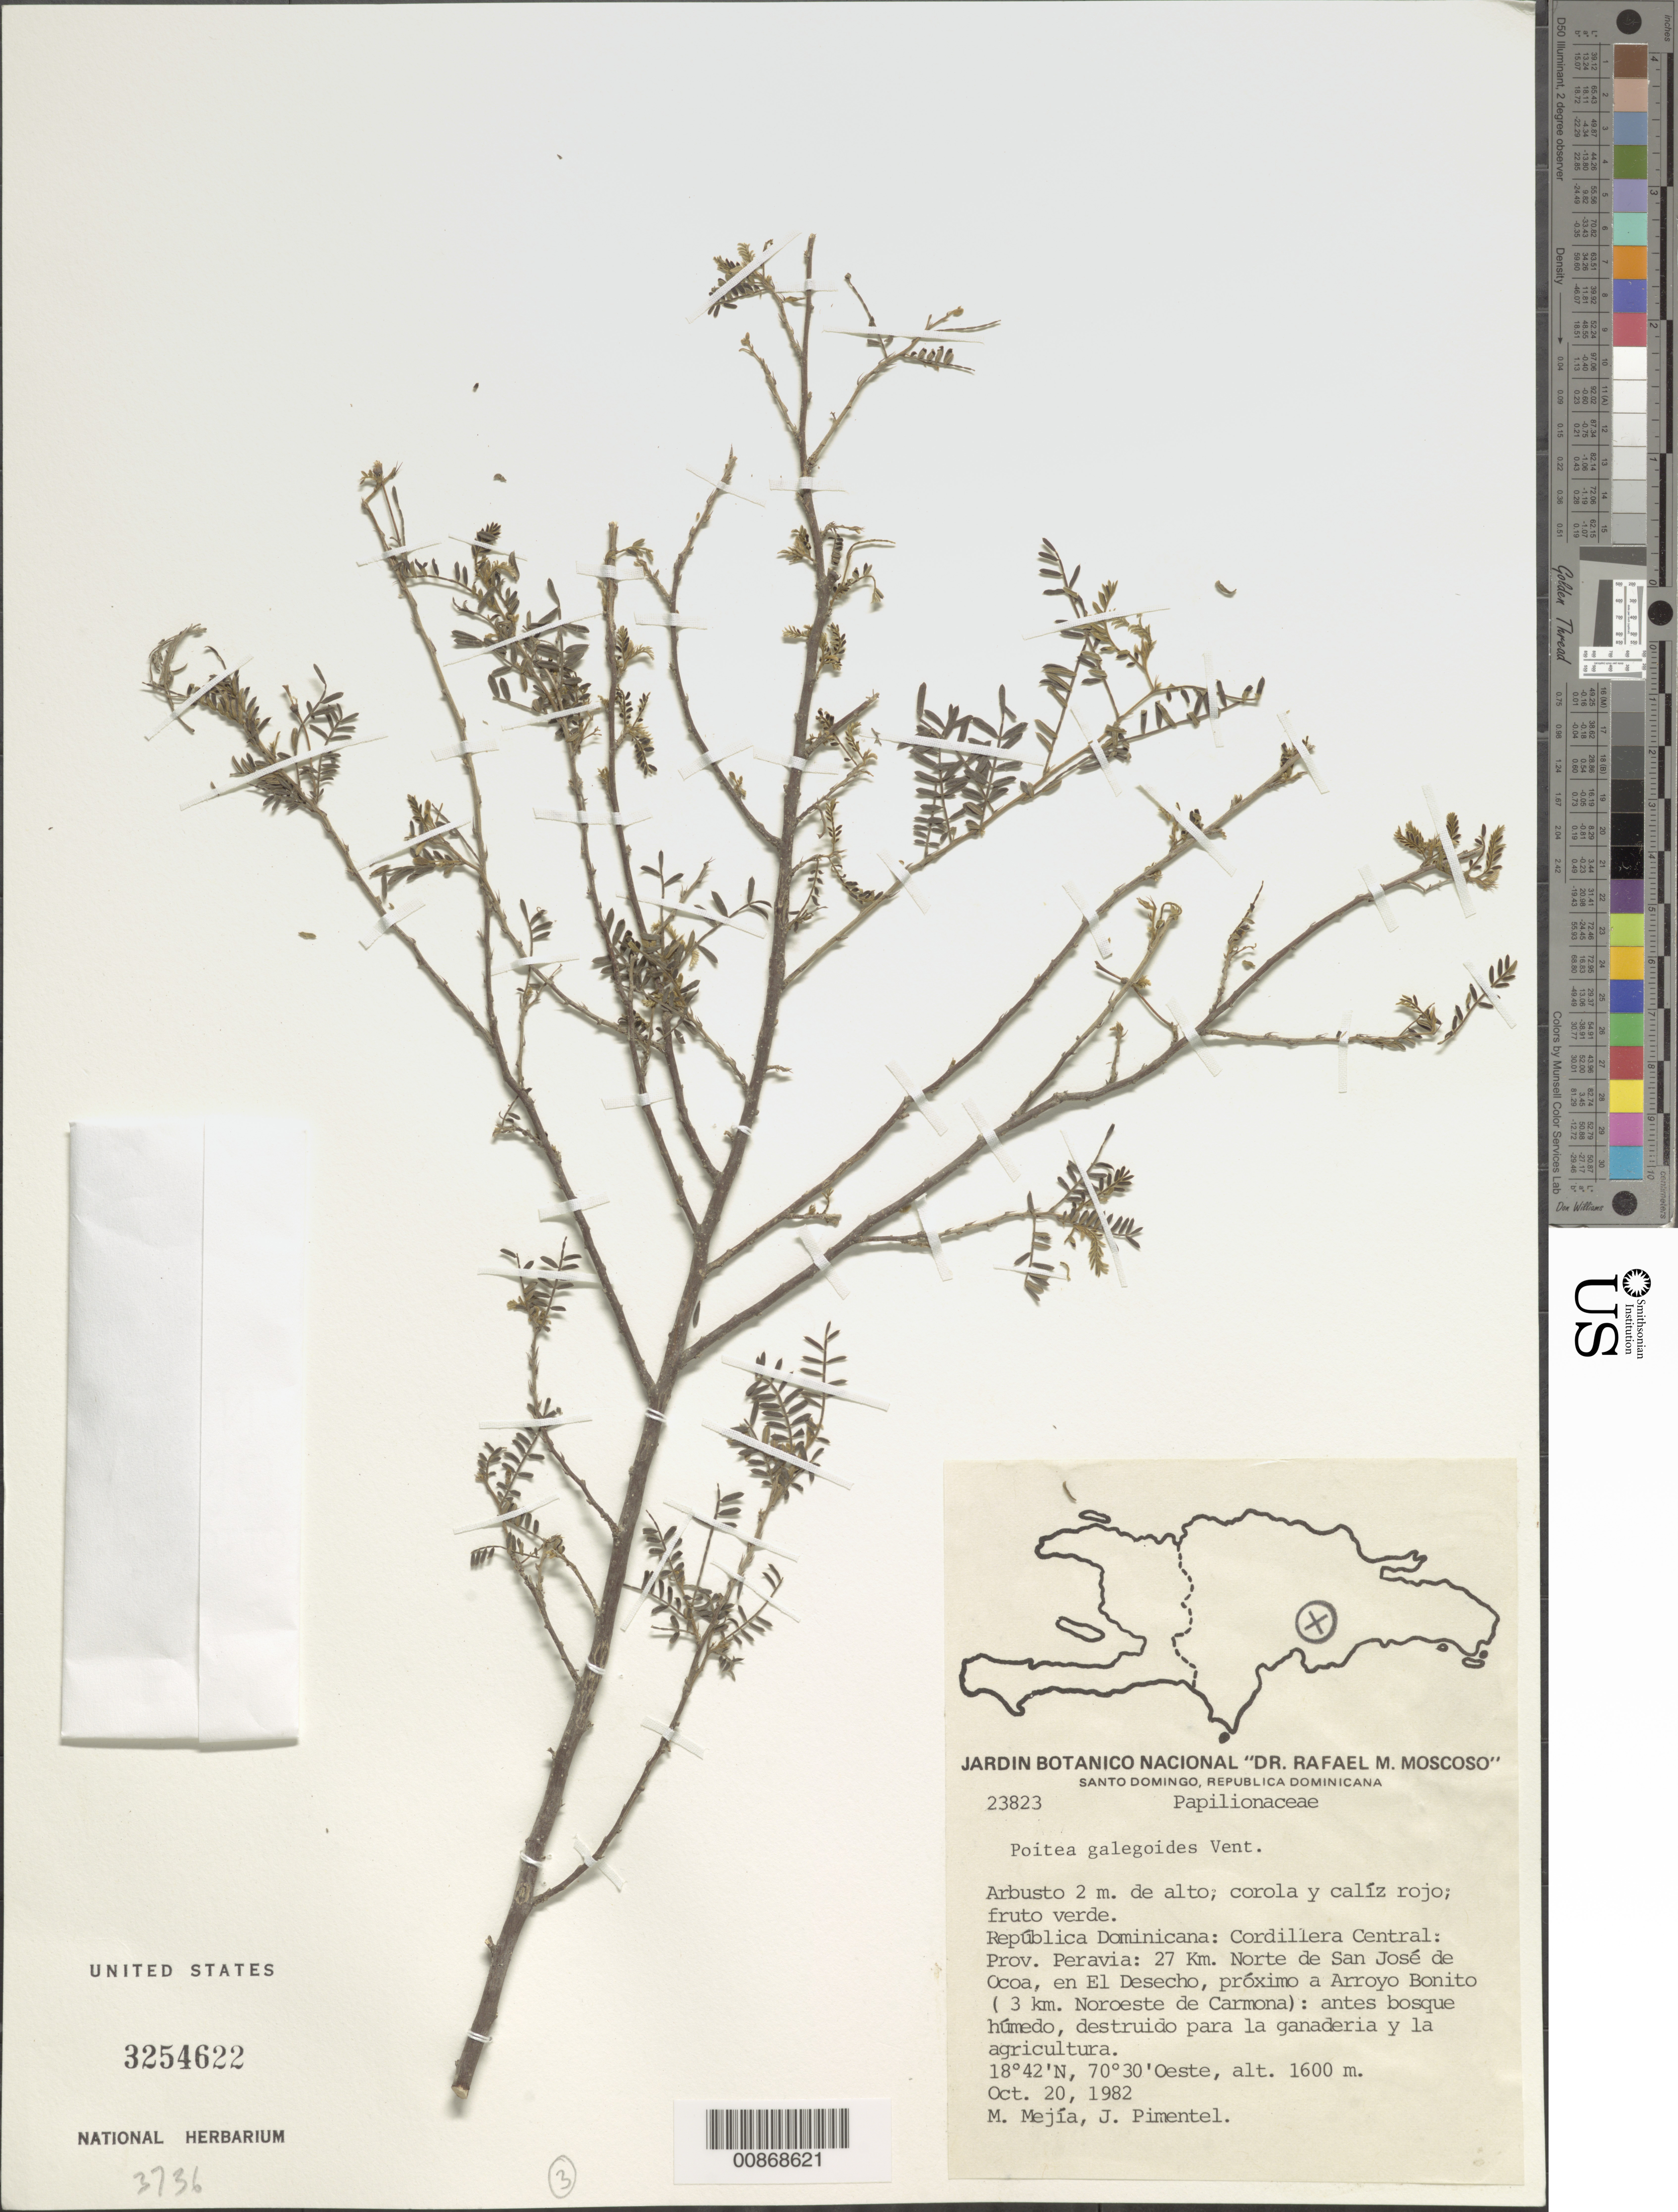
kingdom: Plantae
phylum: Tracheophyta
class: Magnoliopsida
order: Fabales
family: Fabaceae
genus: Poitea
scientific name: Poitea galegoides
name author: Vent.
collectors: M. Mejia & J. Pimentel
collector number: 23823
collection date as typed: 20 Oct 1982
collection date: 1982-10-20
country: Dominican Republic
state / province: Peravia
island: Hispaniola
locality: Cordillera Central: 27 km Norte de San José de Ocoa, en El Desecho, próximo a Arroyo Bonito (3 km Noroeste de Carmona).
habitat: Antes bosque húmedo, destruido para la ganaderia y agricultura.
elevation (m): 1600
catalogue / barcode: US 3254622